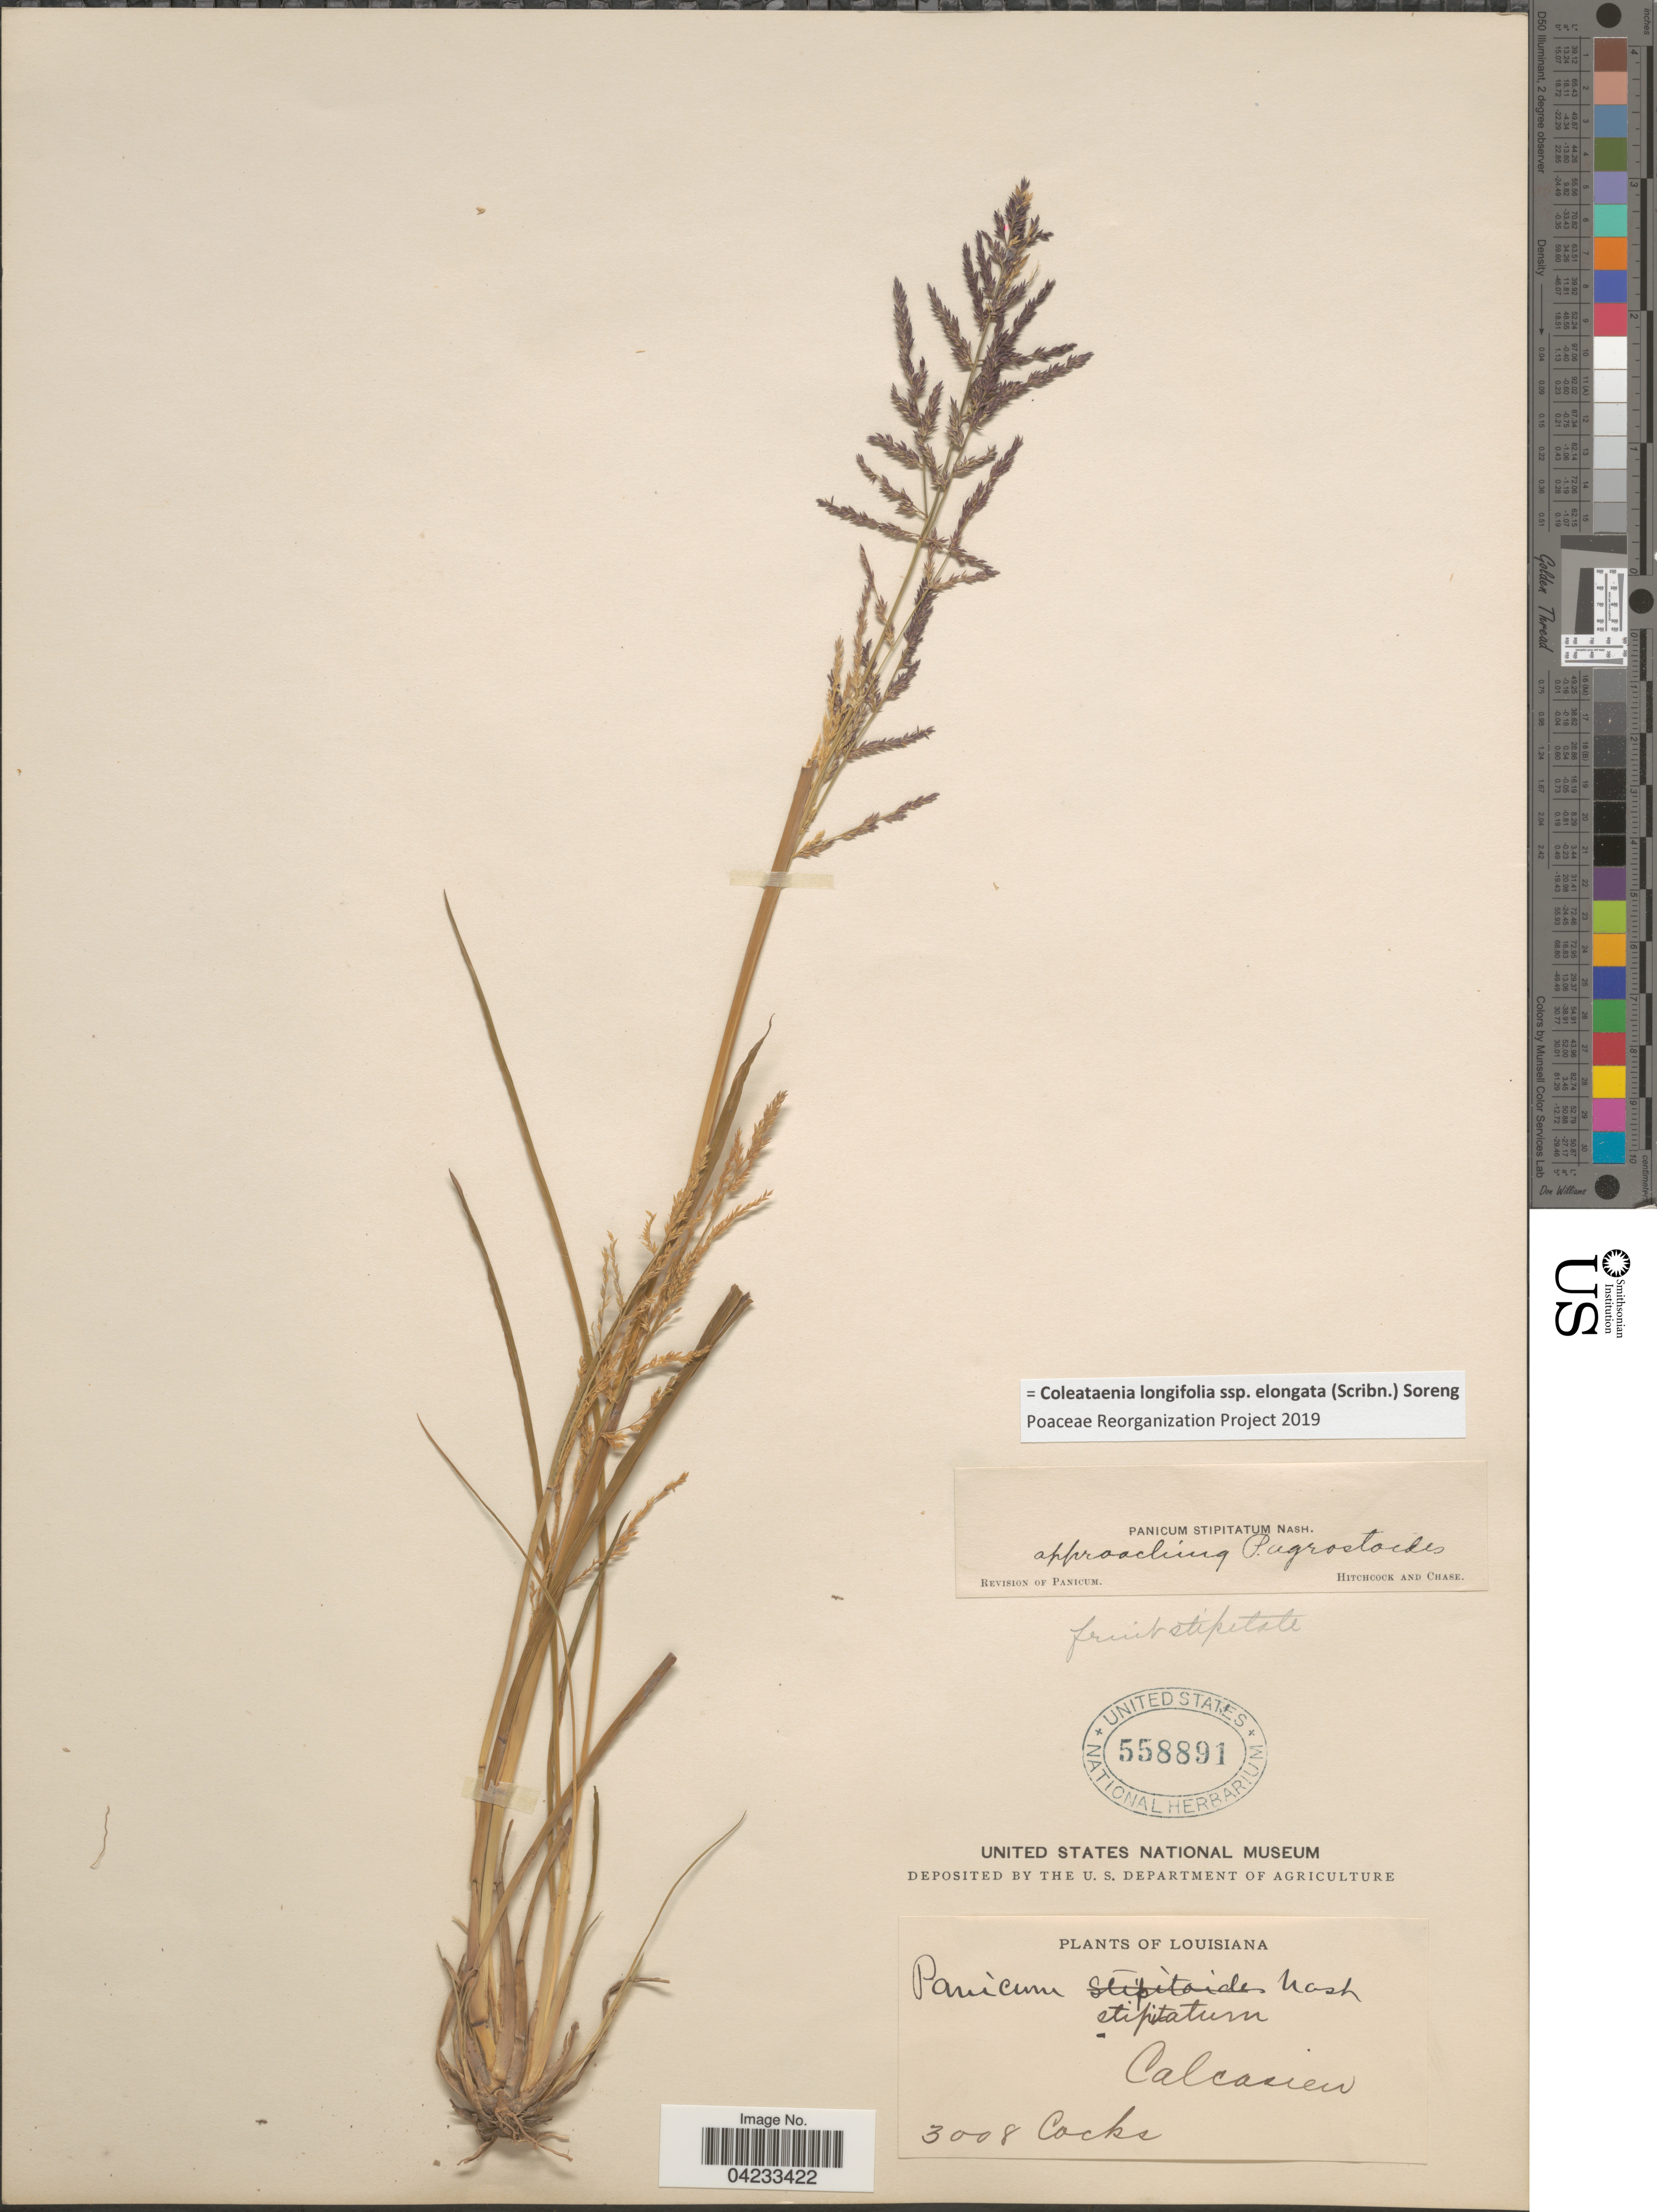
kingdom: Plantae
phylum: Tracheophyta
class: Liliopsida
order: Poales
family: Poaceae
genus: Coleataenia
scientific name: Coleataenia longifolia subsp. elongata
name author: (Scribn.) Soreng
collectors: Cocks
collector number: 3008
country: United States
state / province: Louisiana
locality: Calcasieu.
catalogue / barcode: US 558891